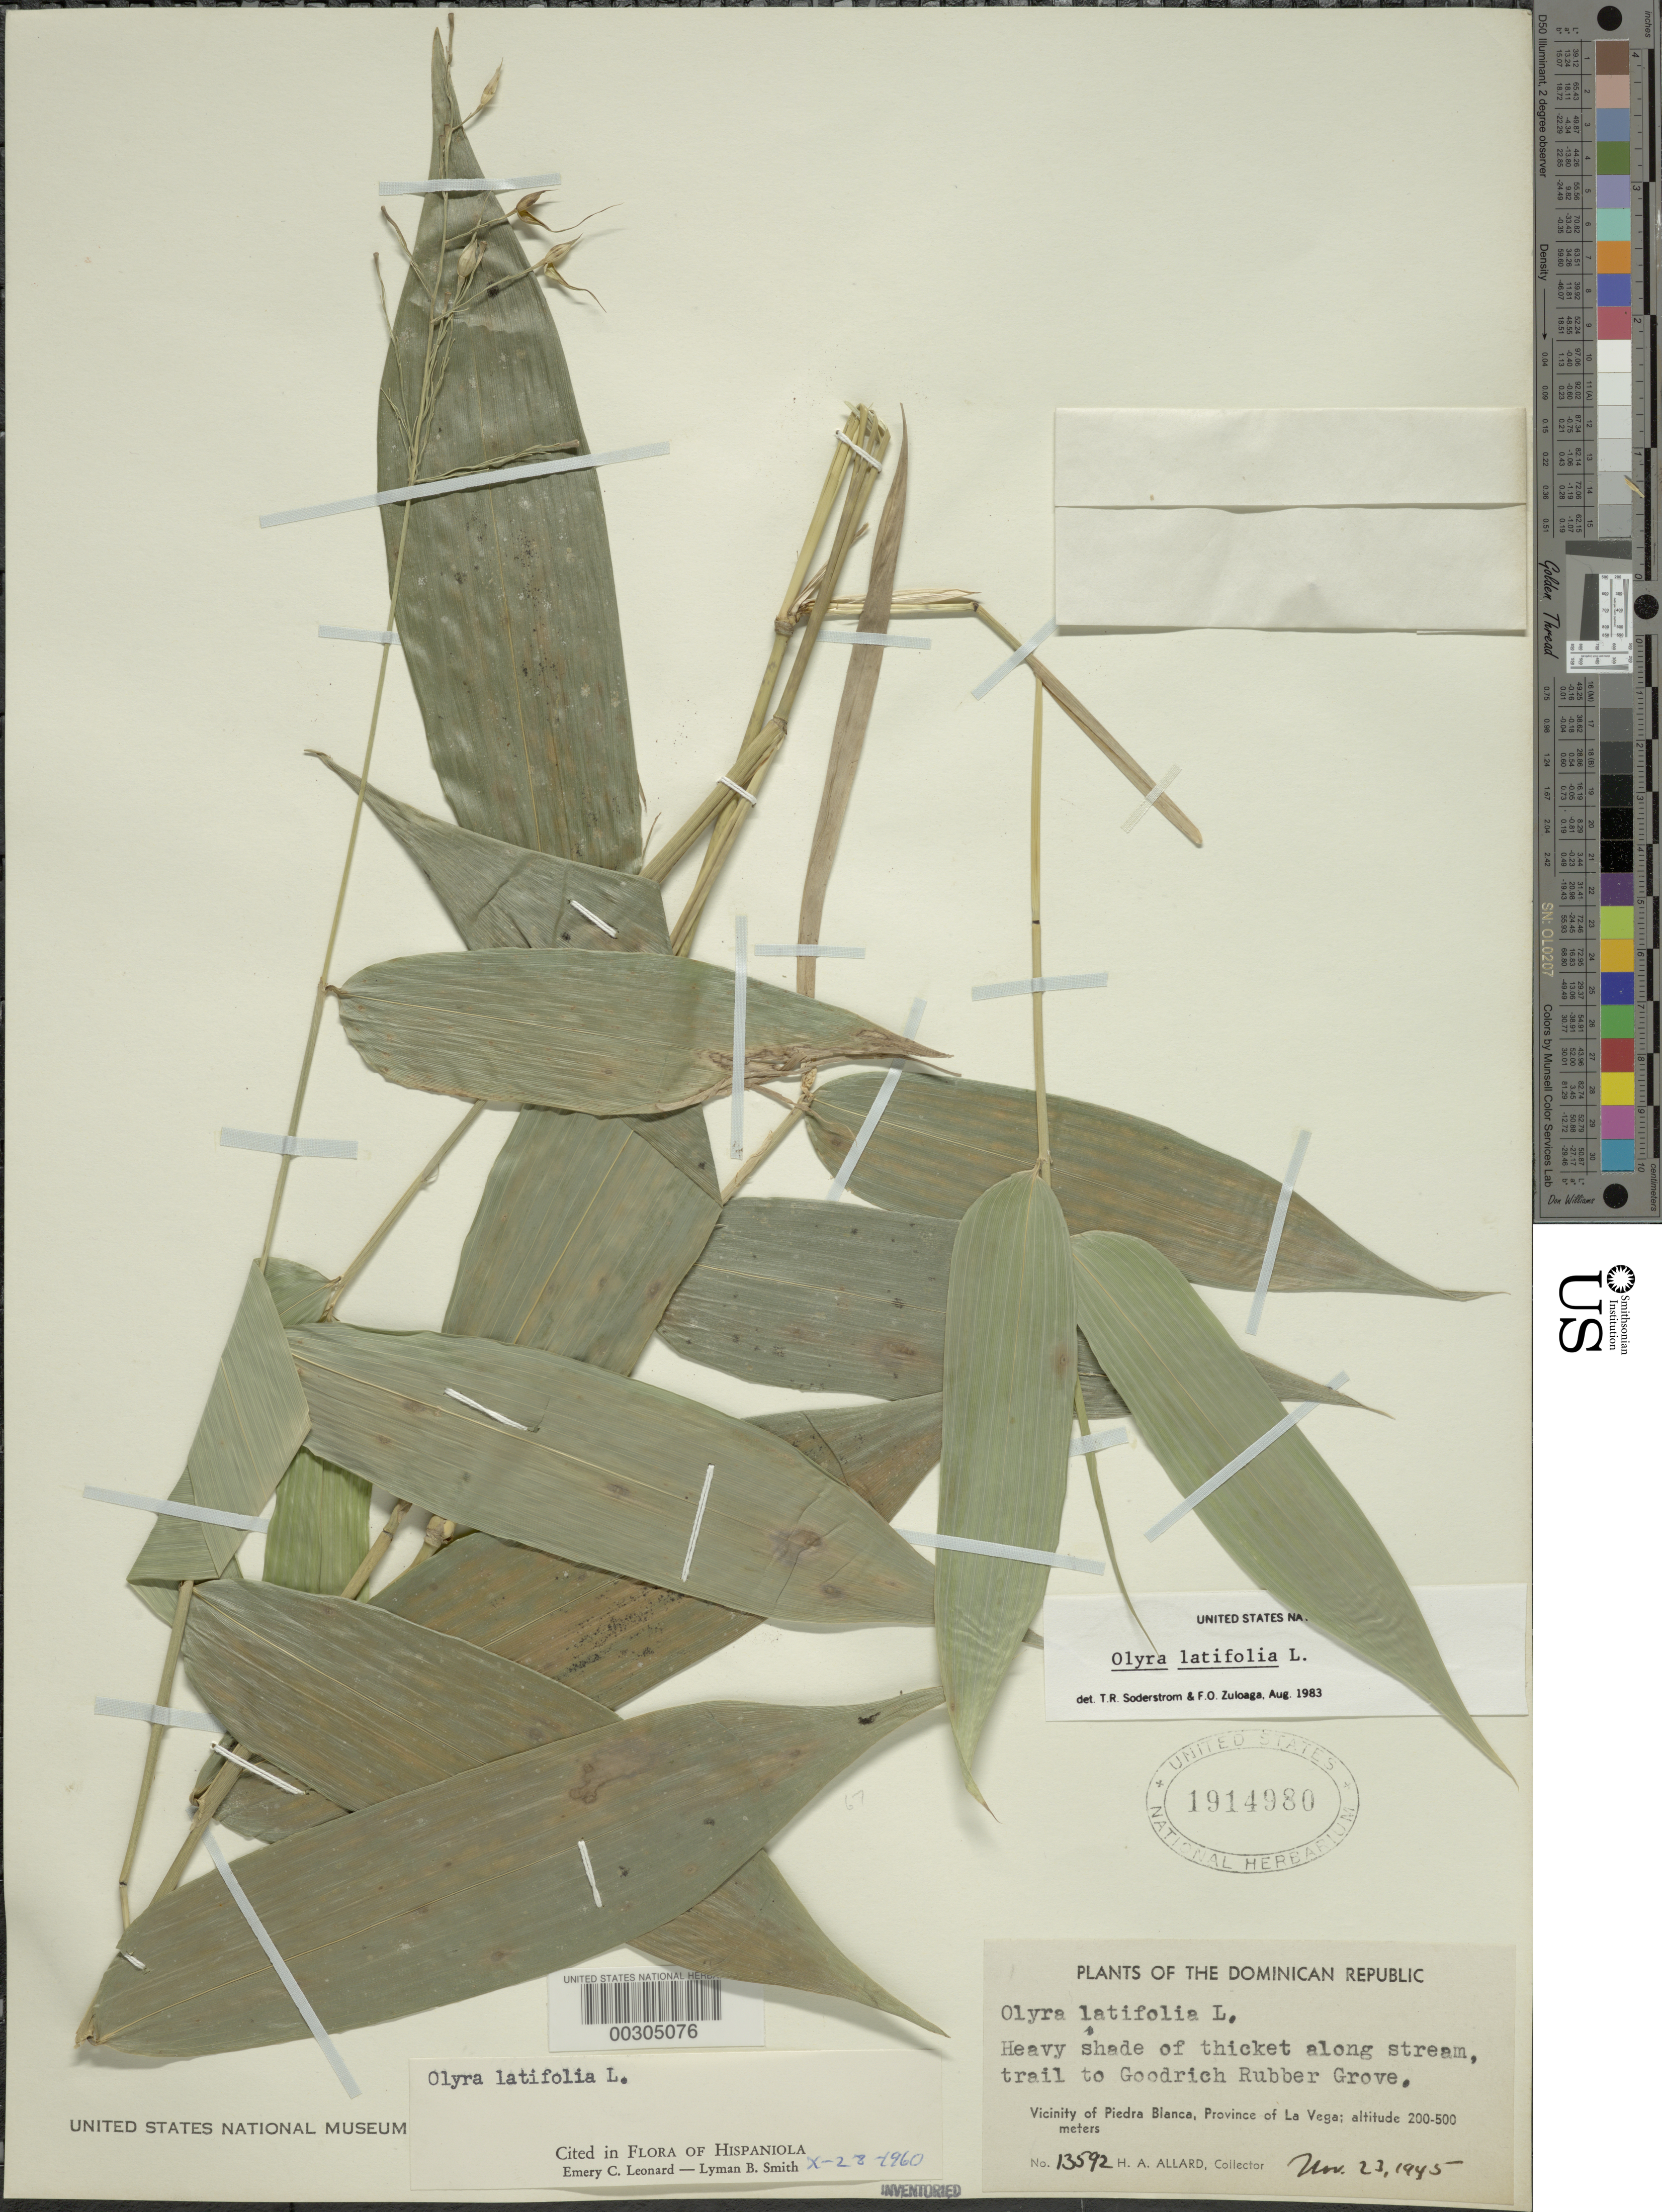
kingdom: Plantae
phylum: Tracheophyta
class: Liliopsida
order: Poales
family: Poaceae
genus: Olyra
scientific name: Olyra latifolia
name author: L.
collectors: H. A. Allard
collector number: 13592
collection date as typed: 23 Nov 1945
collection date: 1945-11-23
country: Dominican Republic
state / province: La Vega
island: Hispaniola Island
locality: Piedra blanca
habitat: heavy shade of thicket along stream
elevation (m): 200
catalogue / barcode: US 1914980